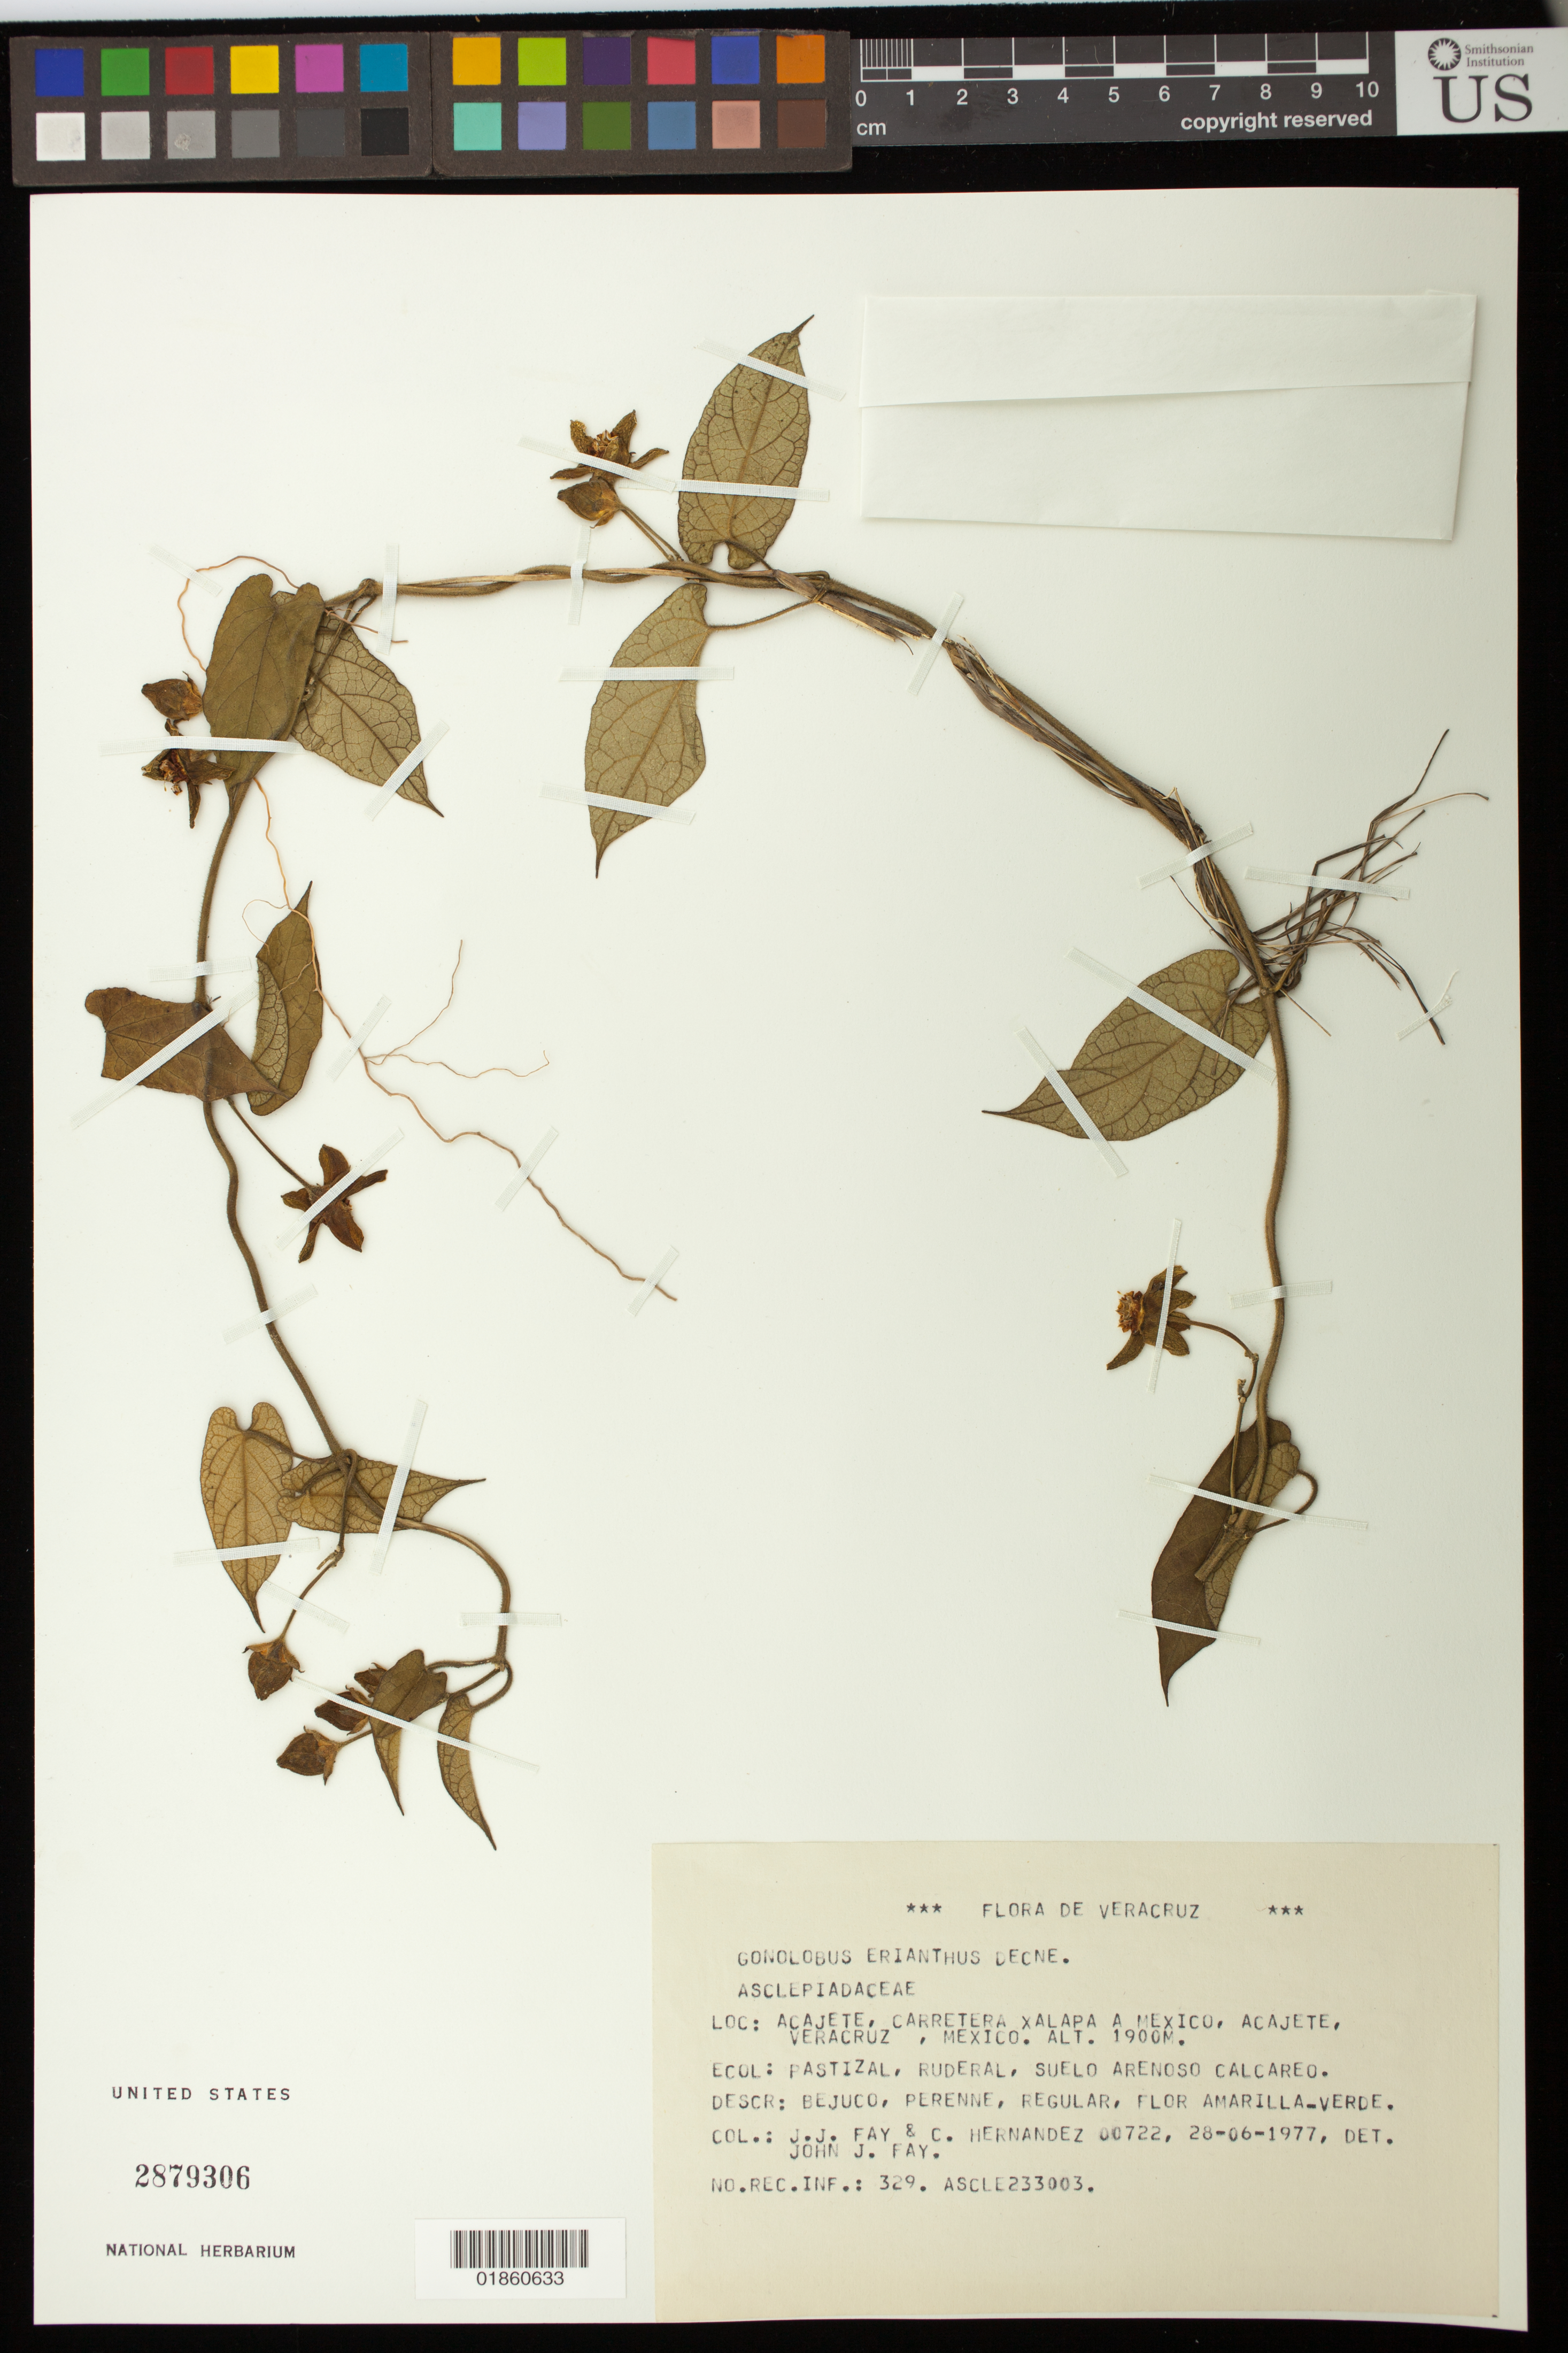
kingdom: Plantae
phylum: Tracheophyta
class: Magnoliopsida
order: Gentianales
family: Apocynaceae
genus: Gonolobus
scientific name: Gonolobus erianthus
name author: Decne.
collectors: J. J. Fay & C. G. Hernández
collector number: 722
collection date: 1977-06-28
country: Mexico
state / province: Veracruz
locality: Acajete, Carretera Xalapa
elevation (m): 1900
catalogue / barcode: US 2879306